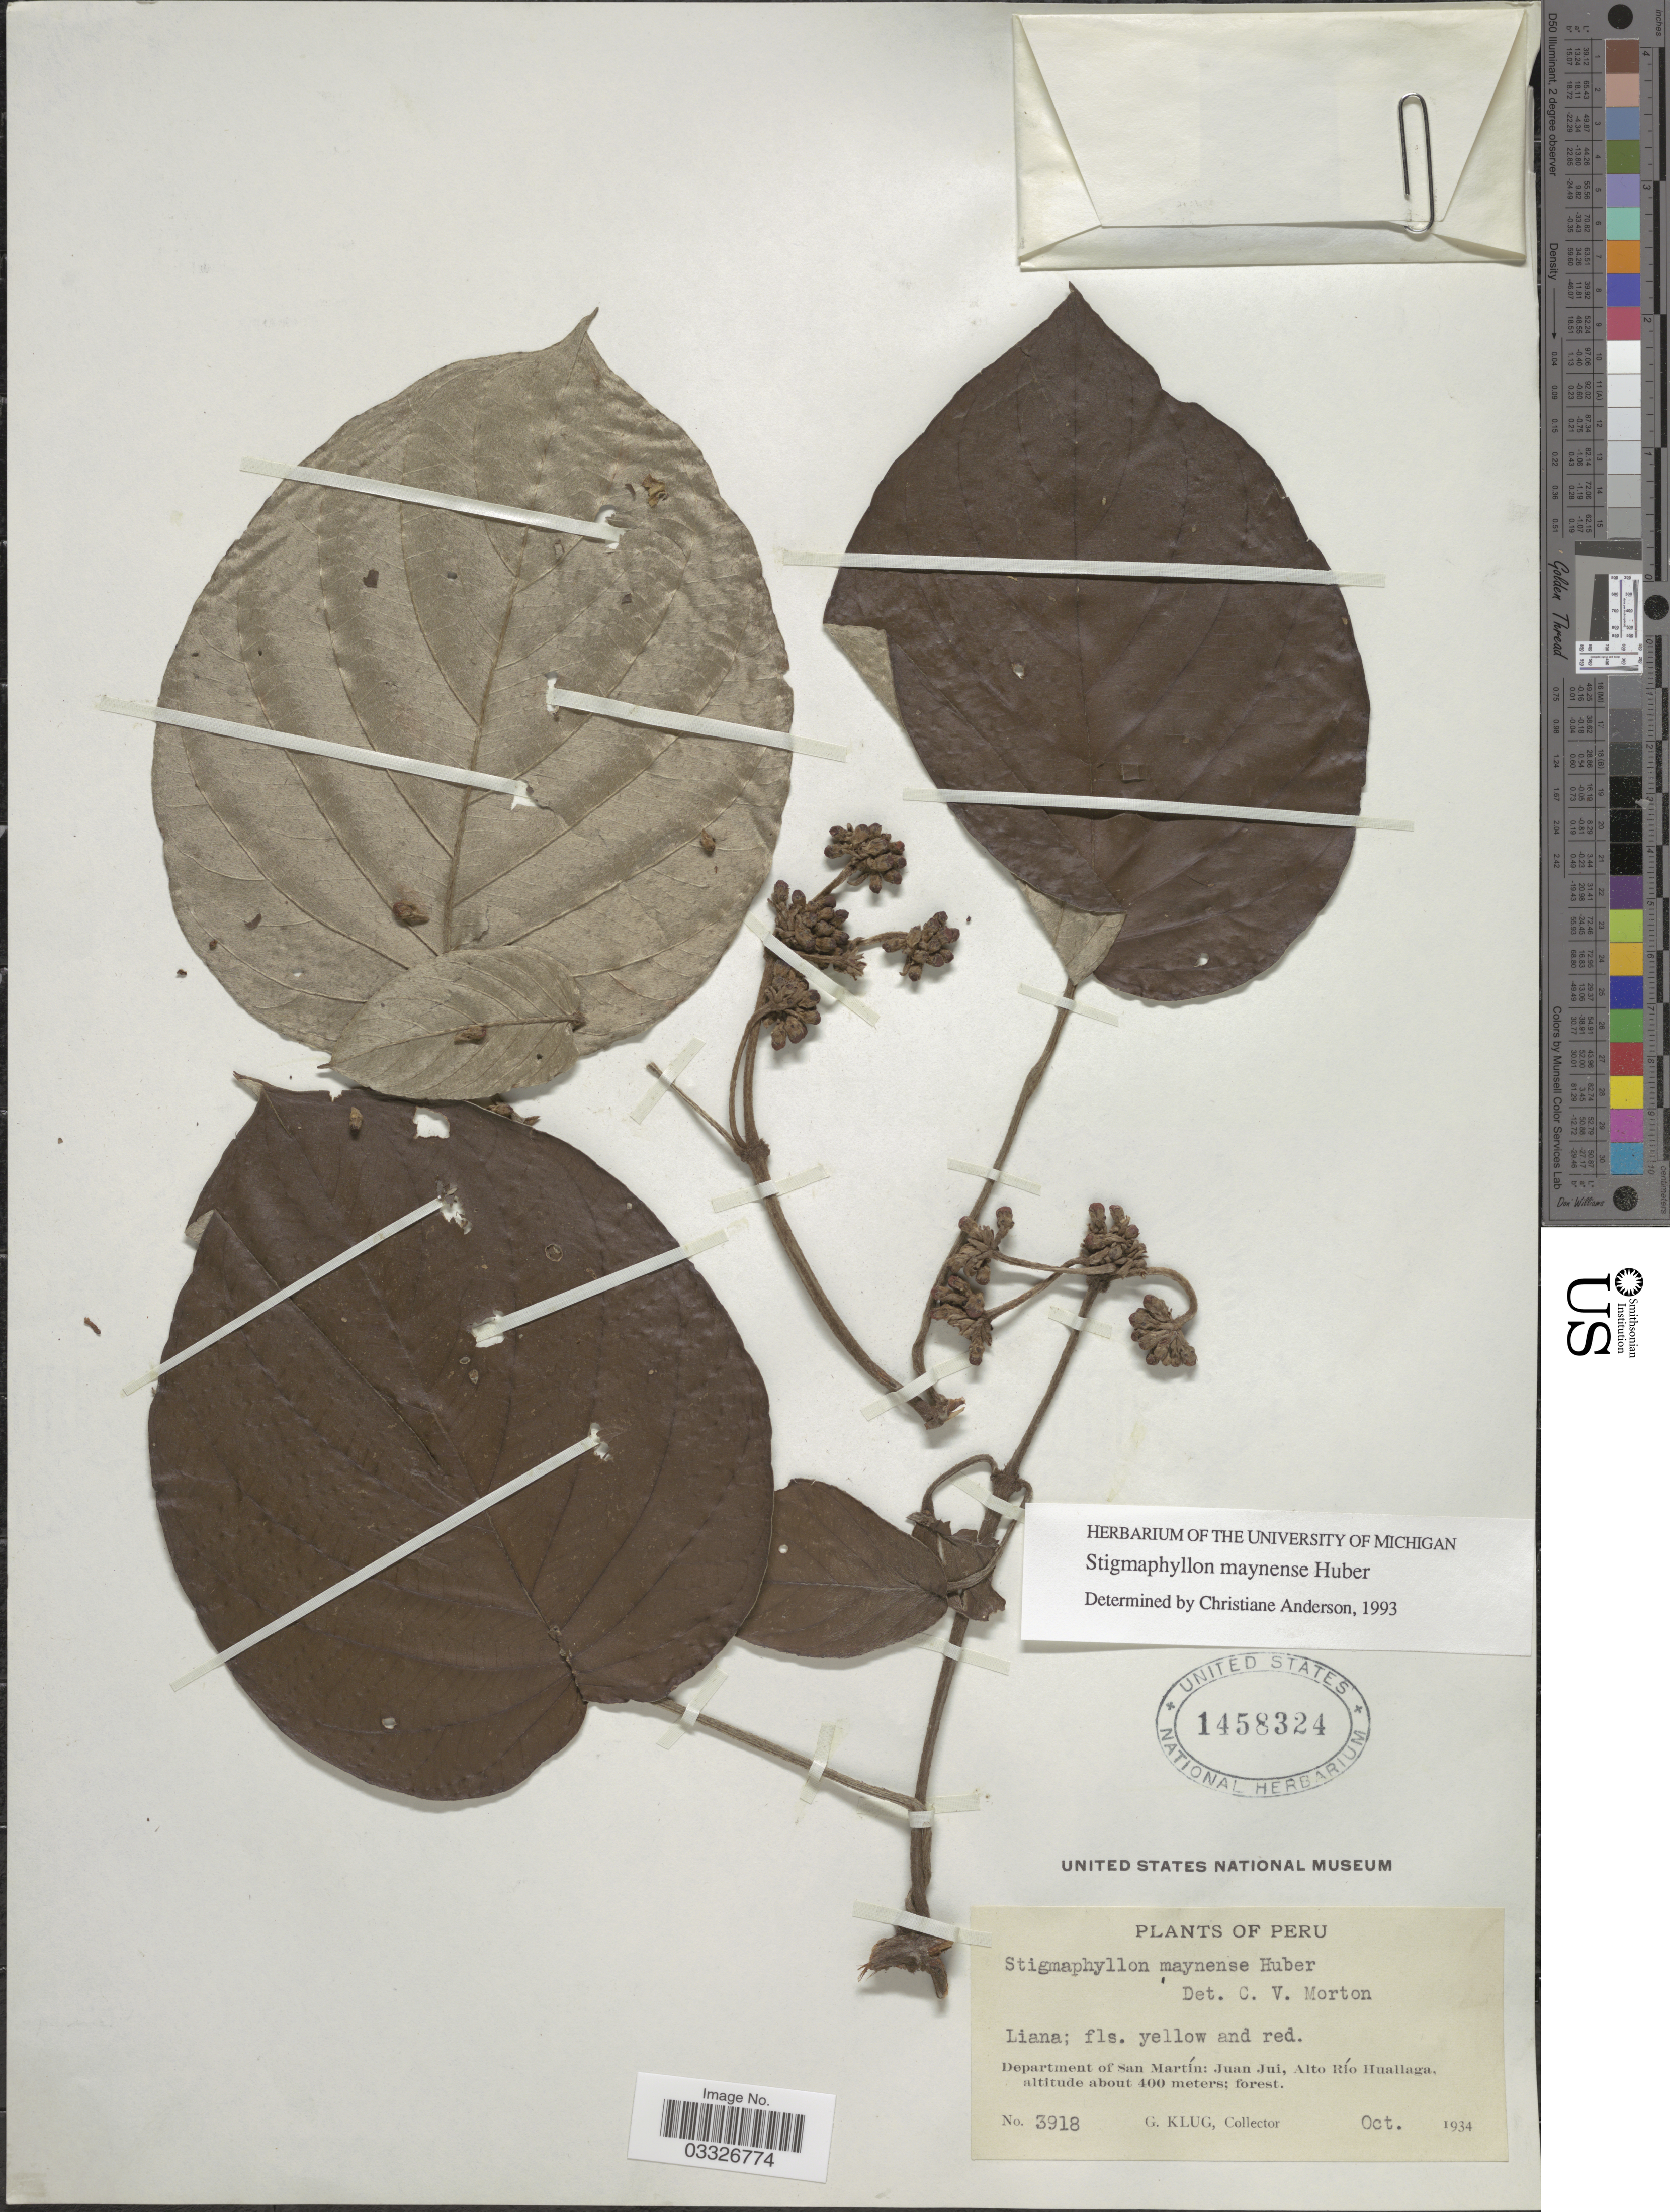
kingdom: Plantae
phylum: Tracheophyta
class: Magnoliopsida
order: Malpighiales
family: Malpighiaceae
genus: Stigmaphyllon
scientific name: Stigmaphyllon maynense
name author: Huber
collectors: G. Klug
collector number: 3918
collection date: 1934-10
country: Peru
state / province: San Martín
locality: Department of San Martín: Juan Jui, Alto Río Huallaga.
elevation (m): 400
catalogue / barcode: US 1458324